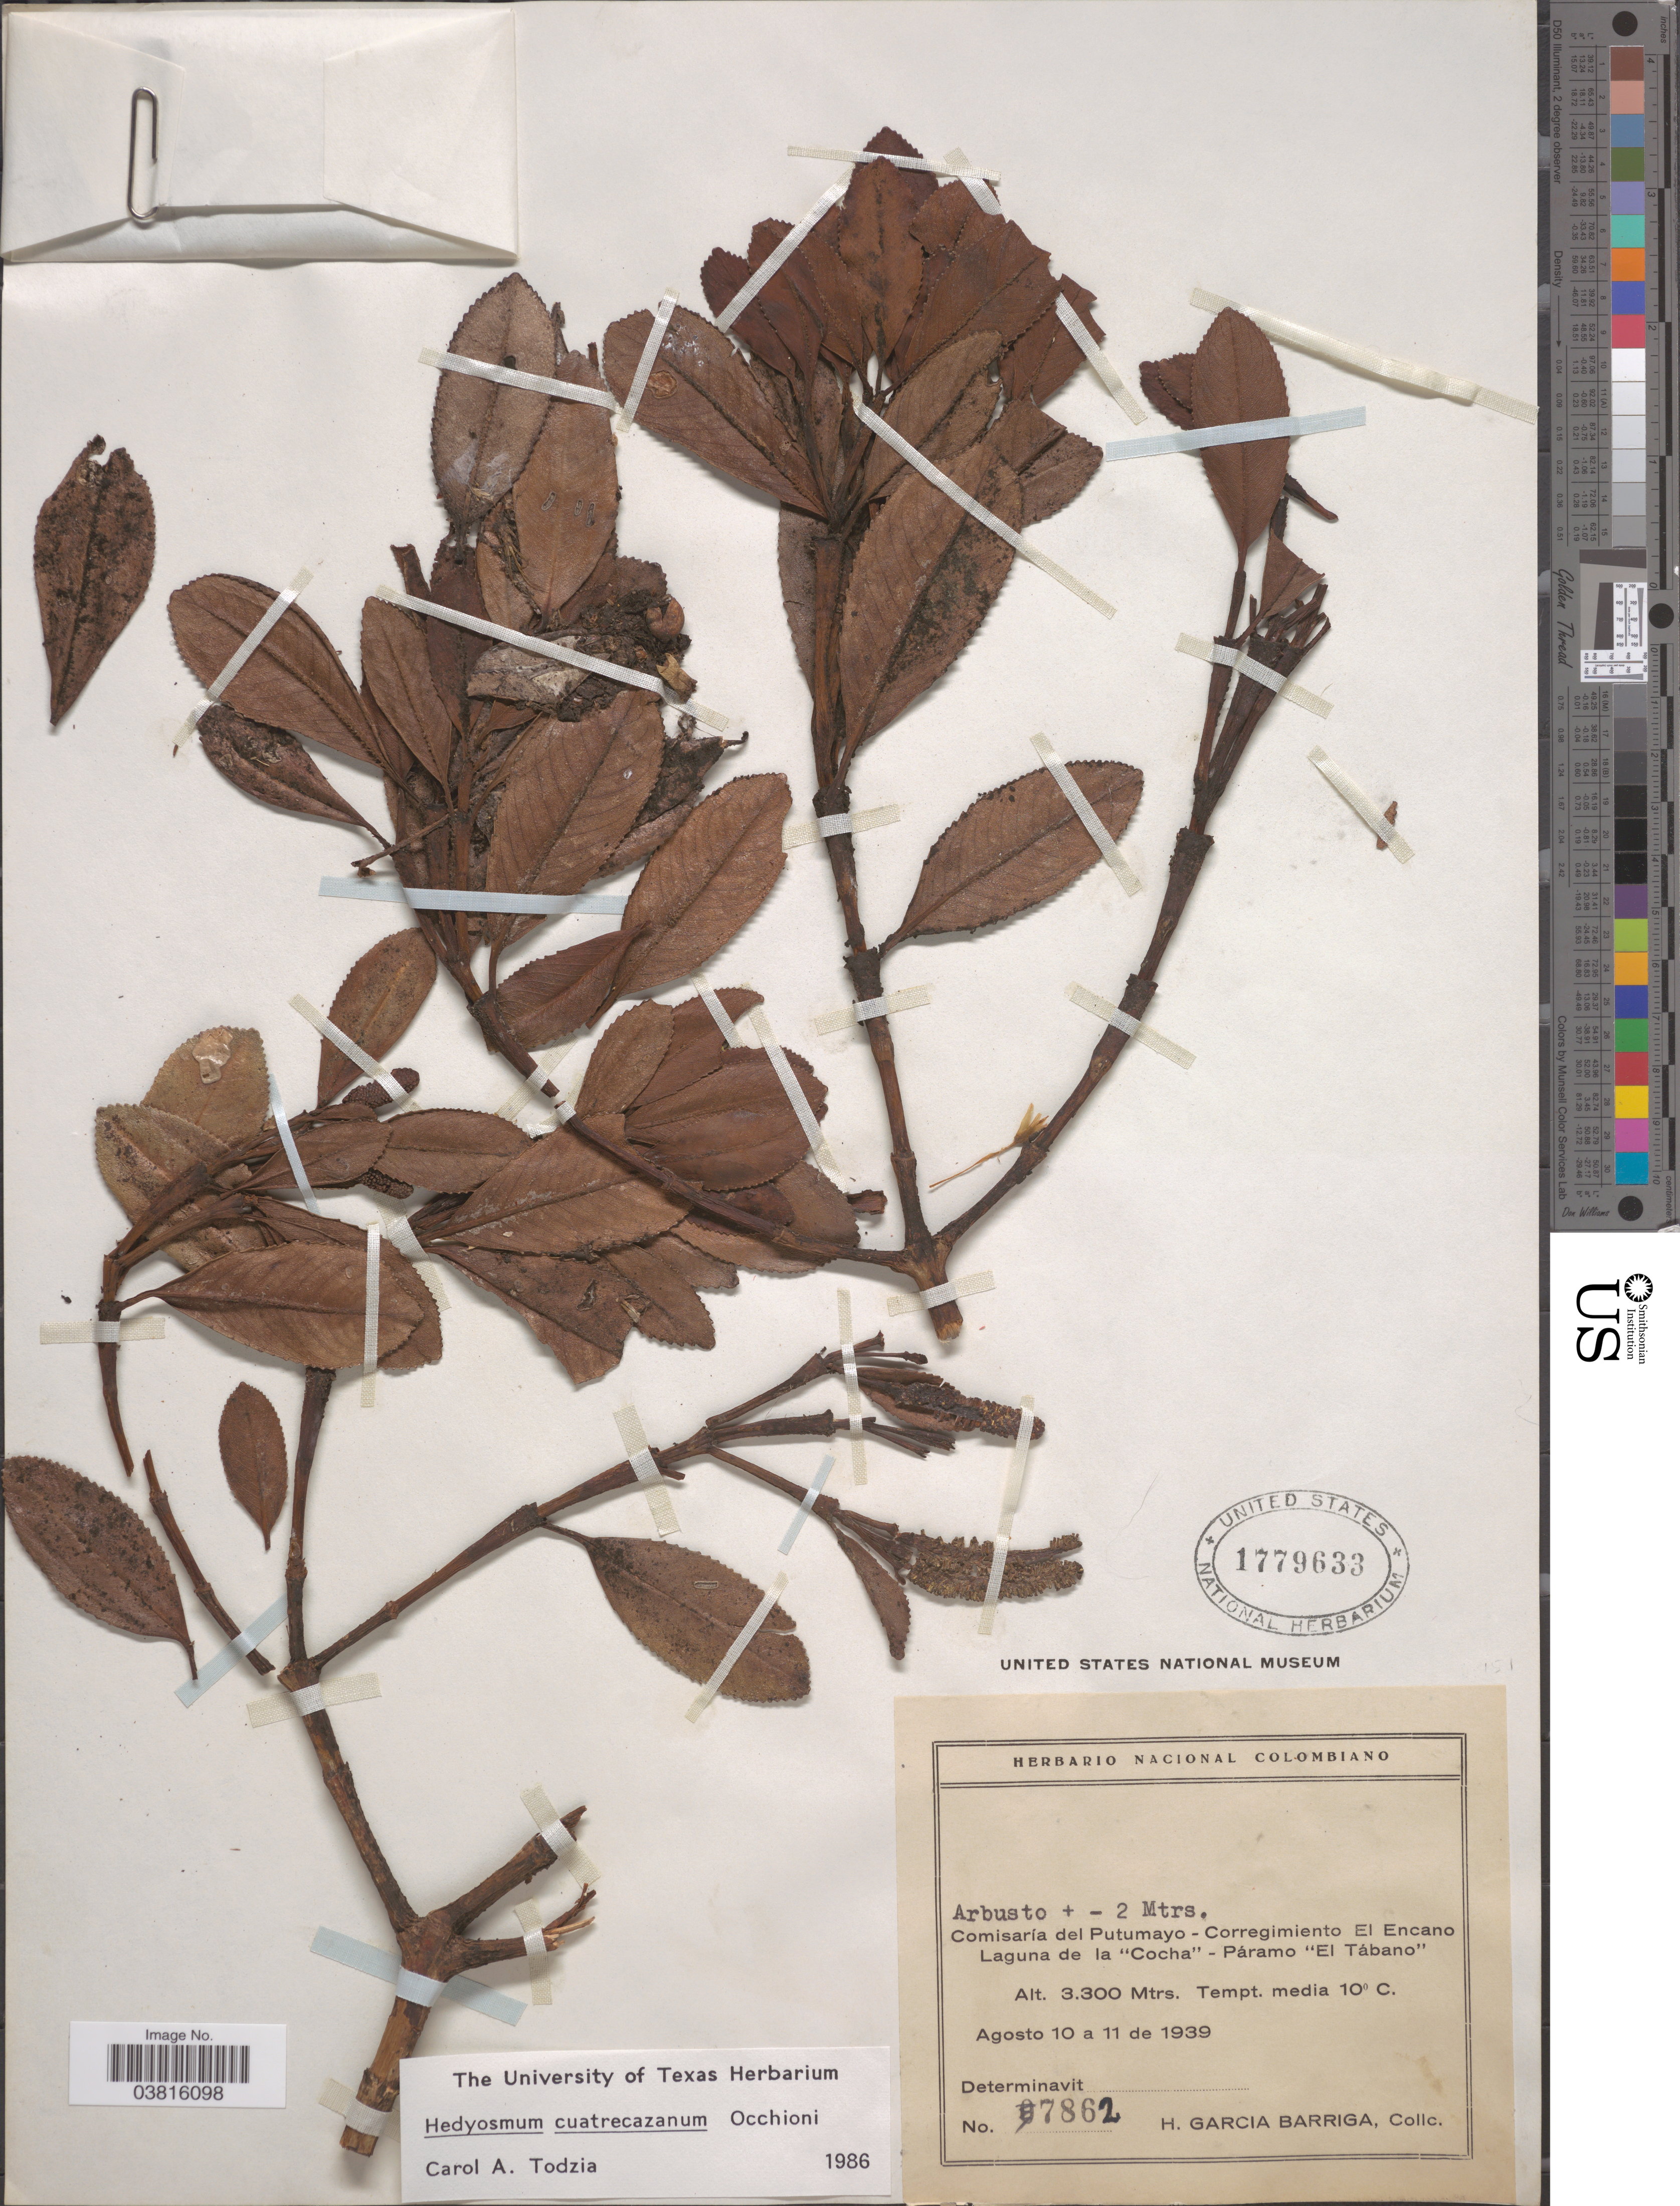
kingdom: Plantae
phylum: Tracheophyta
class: Magnoliopsida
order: Chloranthales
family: Chloranthaceae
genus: Hedyosmum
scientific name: Hedyosmum cuatrecazanum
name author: Occhioni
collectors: H. García Barriga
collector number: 7862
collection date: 1939-08-10/1939-08-11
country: Colombia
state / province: Putumayo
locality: Comisaría del Putumayo - Corregimiento El Encano Laguna de la "Cocha" e Páramo "El Tábano".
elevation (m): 3300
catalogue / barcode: US 1779633